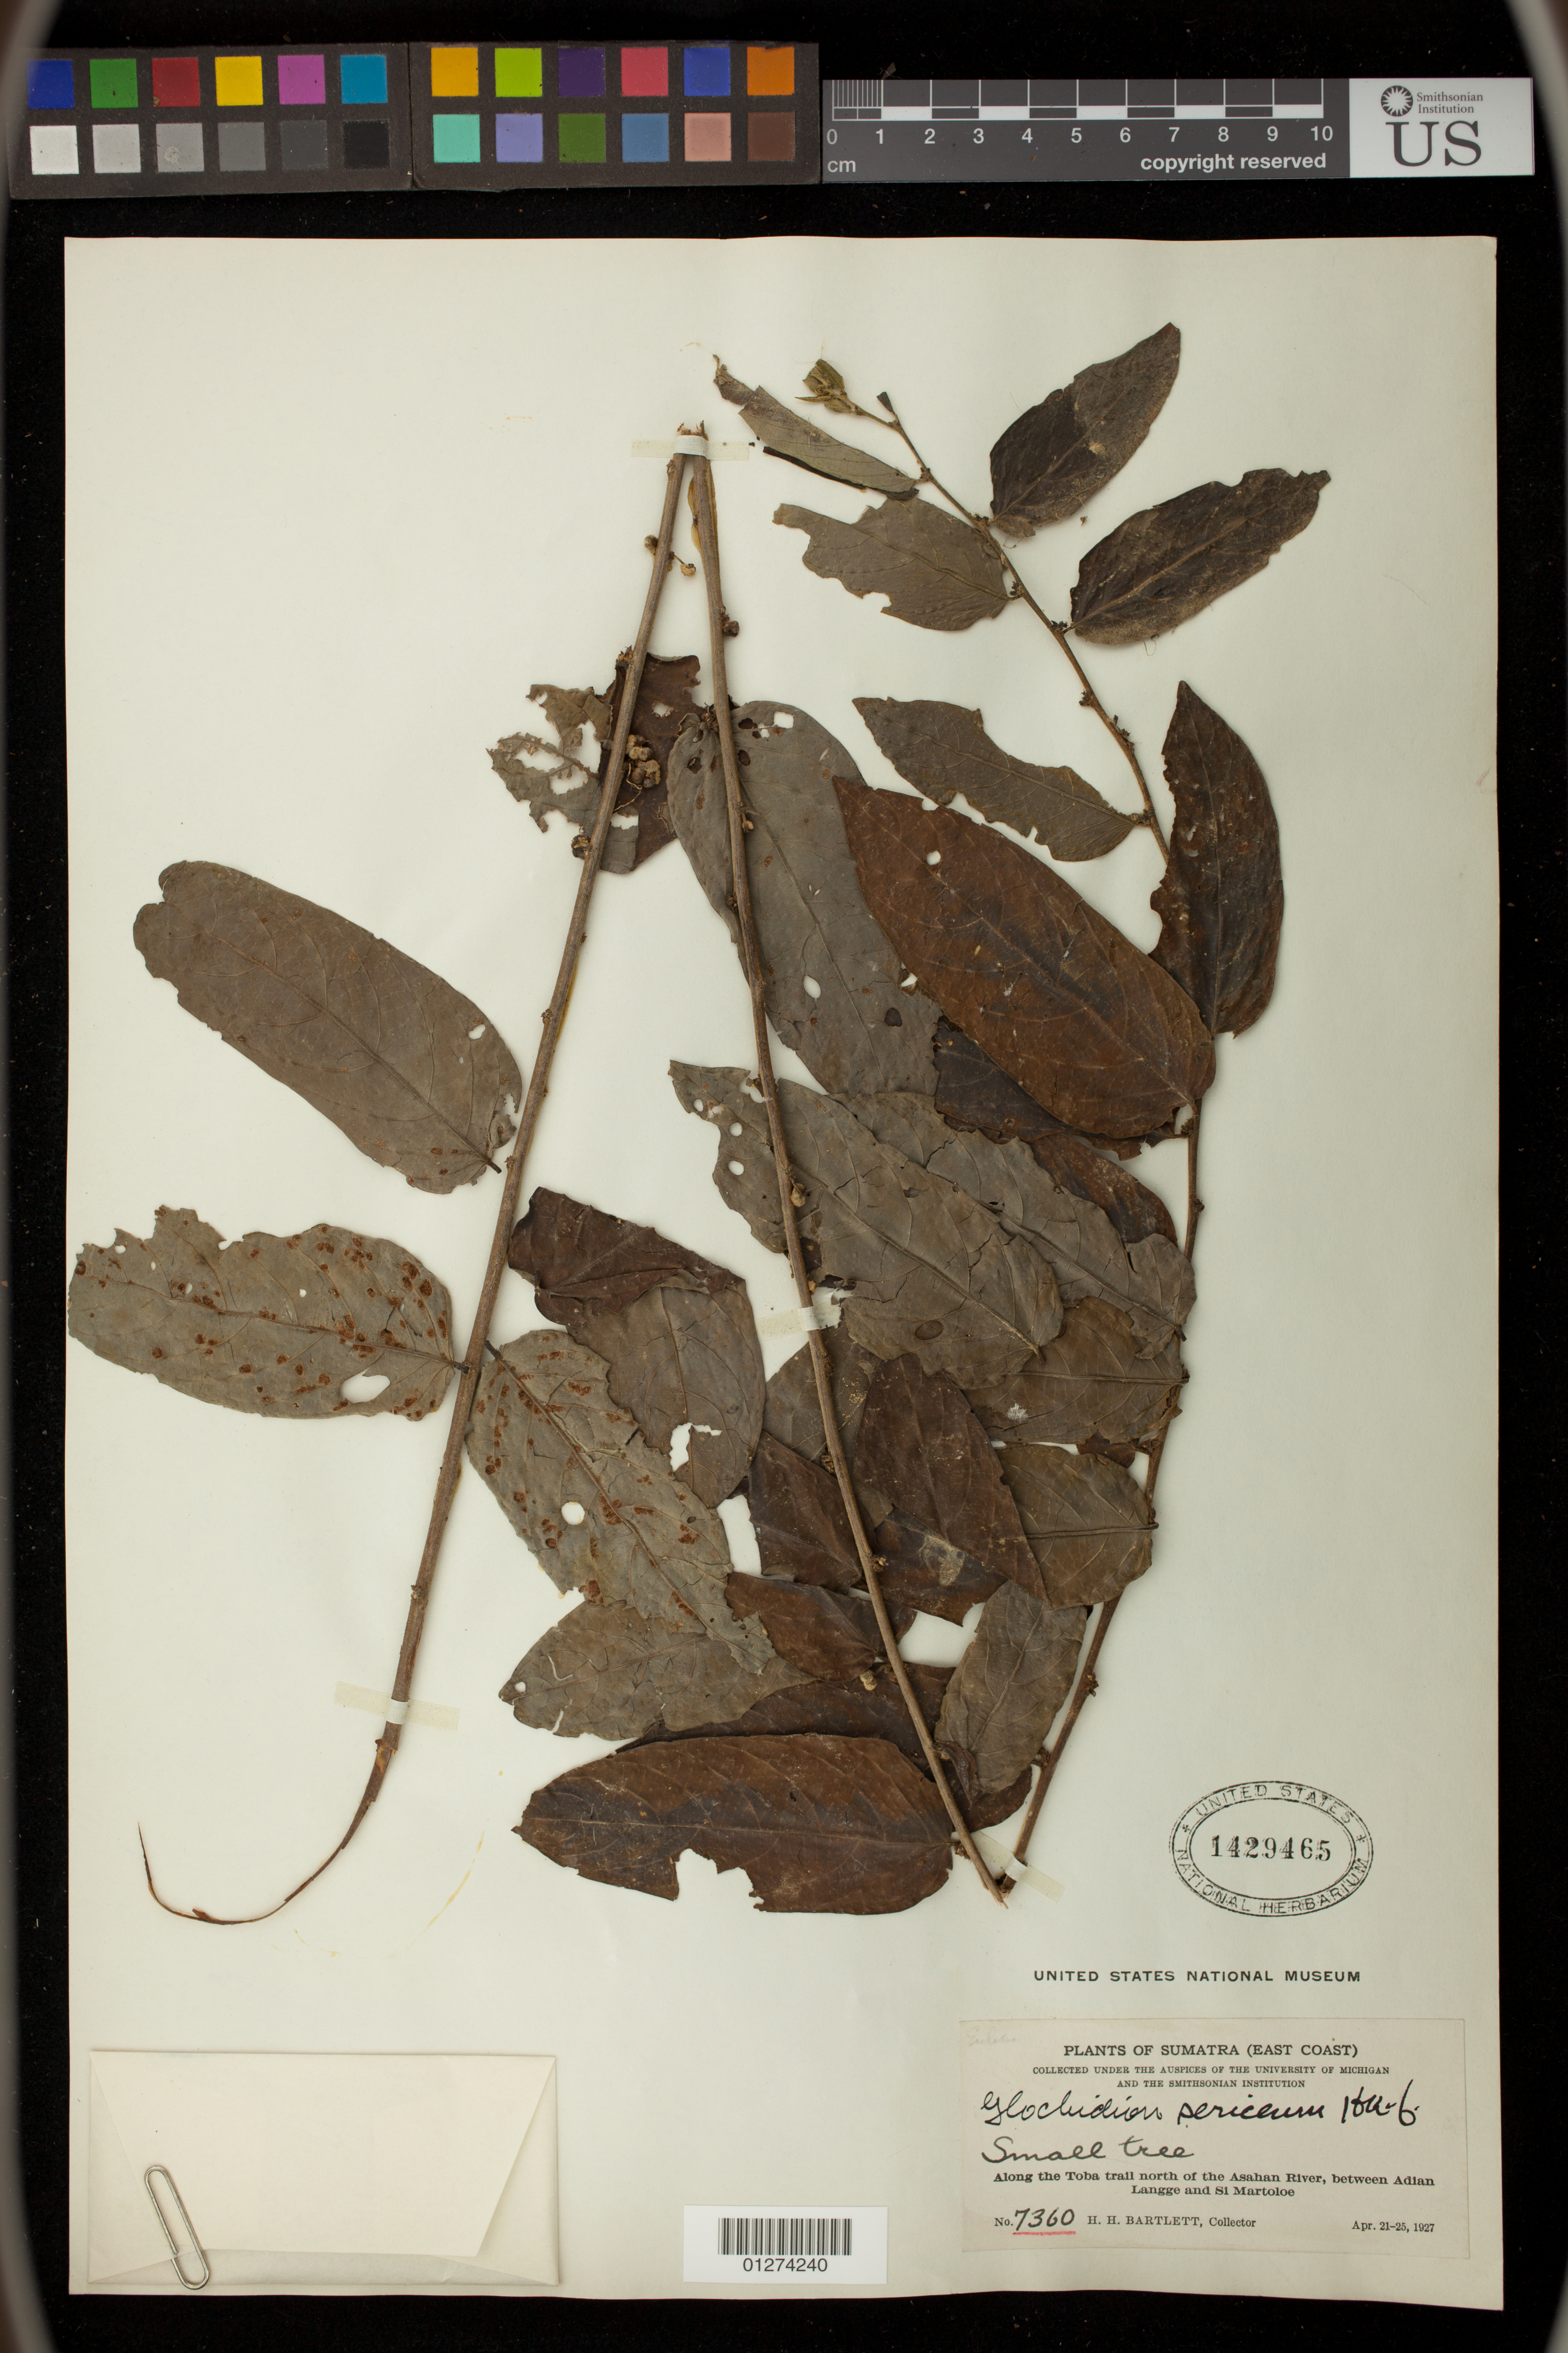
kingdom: Plantae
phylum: Tracheophyta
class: Magnoliopsida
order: Malpighiales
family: Phyllanthaceae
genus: Glochidion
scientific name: Glochidion sericeum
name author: (Blume) Zoll. & Moritzi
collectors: H. H. Bartlett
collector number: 7360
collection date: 1927-04-21/1927-04-25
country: Indonesia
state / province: Sumatra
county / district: Sumatera Utara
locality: Sumatra Island (East Coast): Along the Toba trail north of the Asahan River, between Adian Langge and Si Martoloe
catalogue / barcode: US 1429465